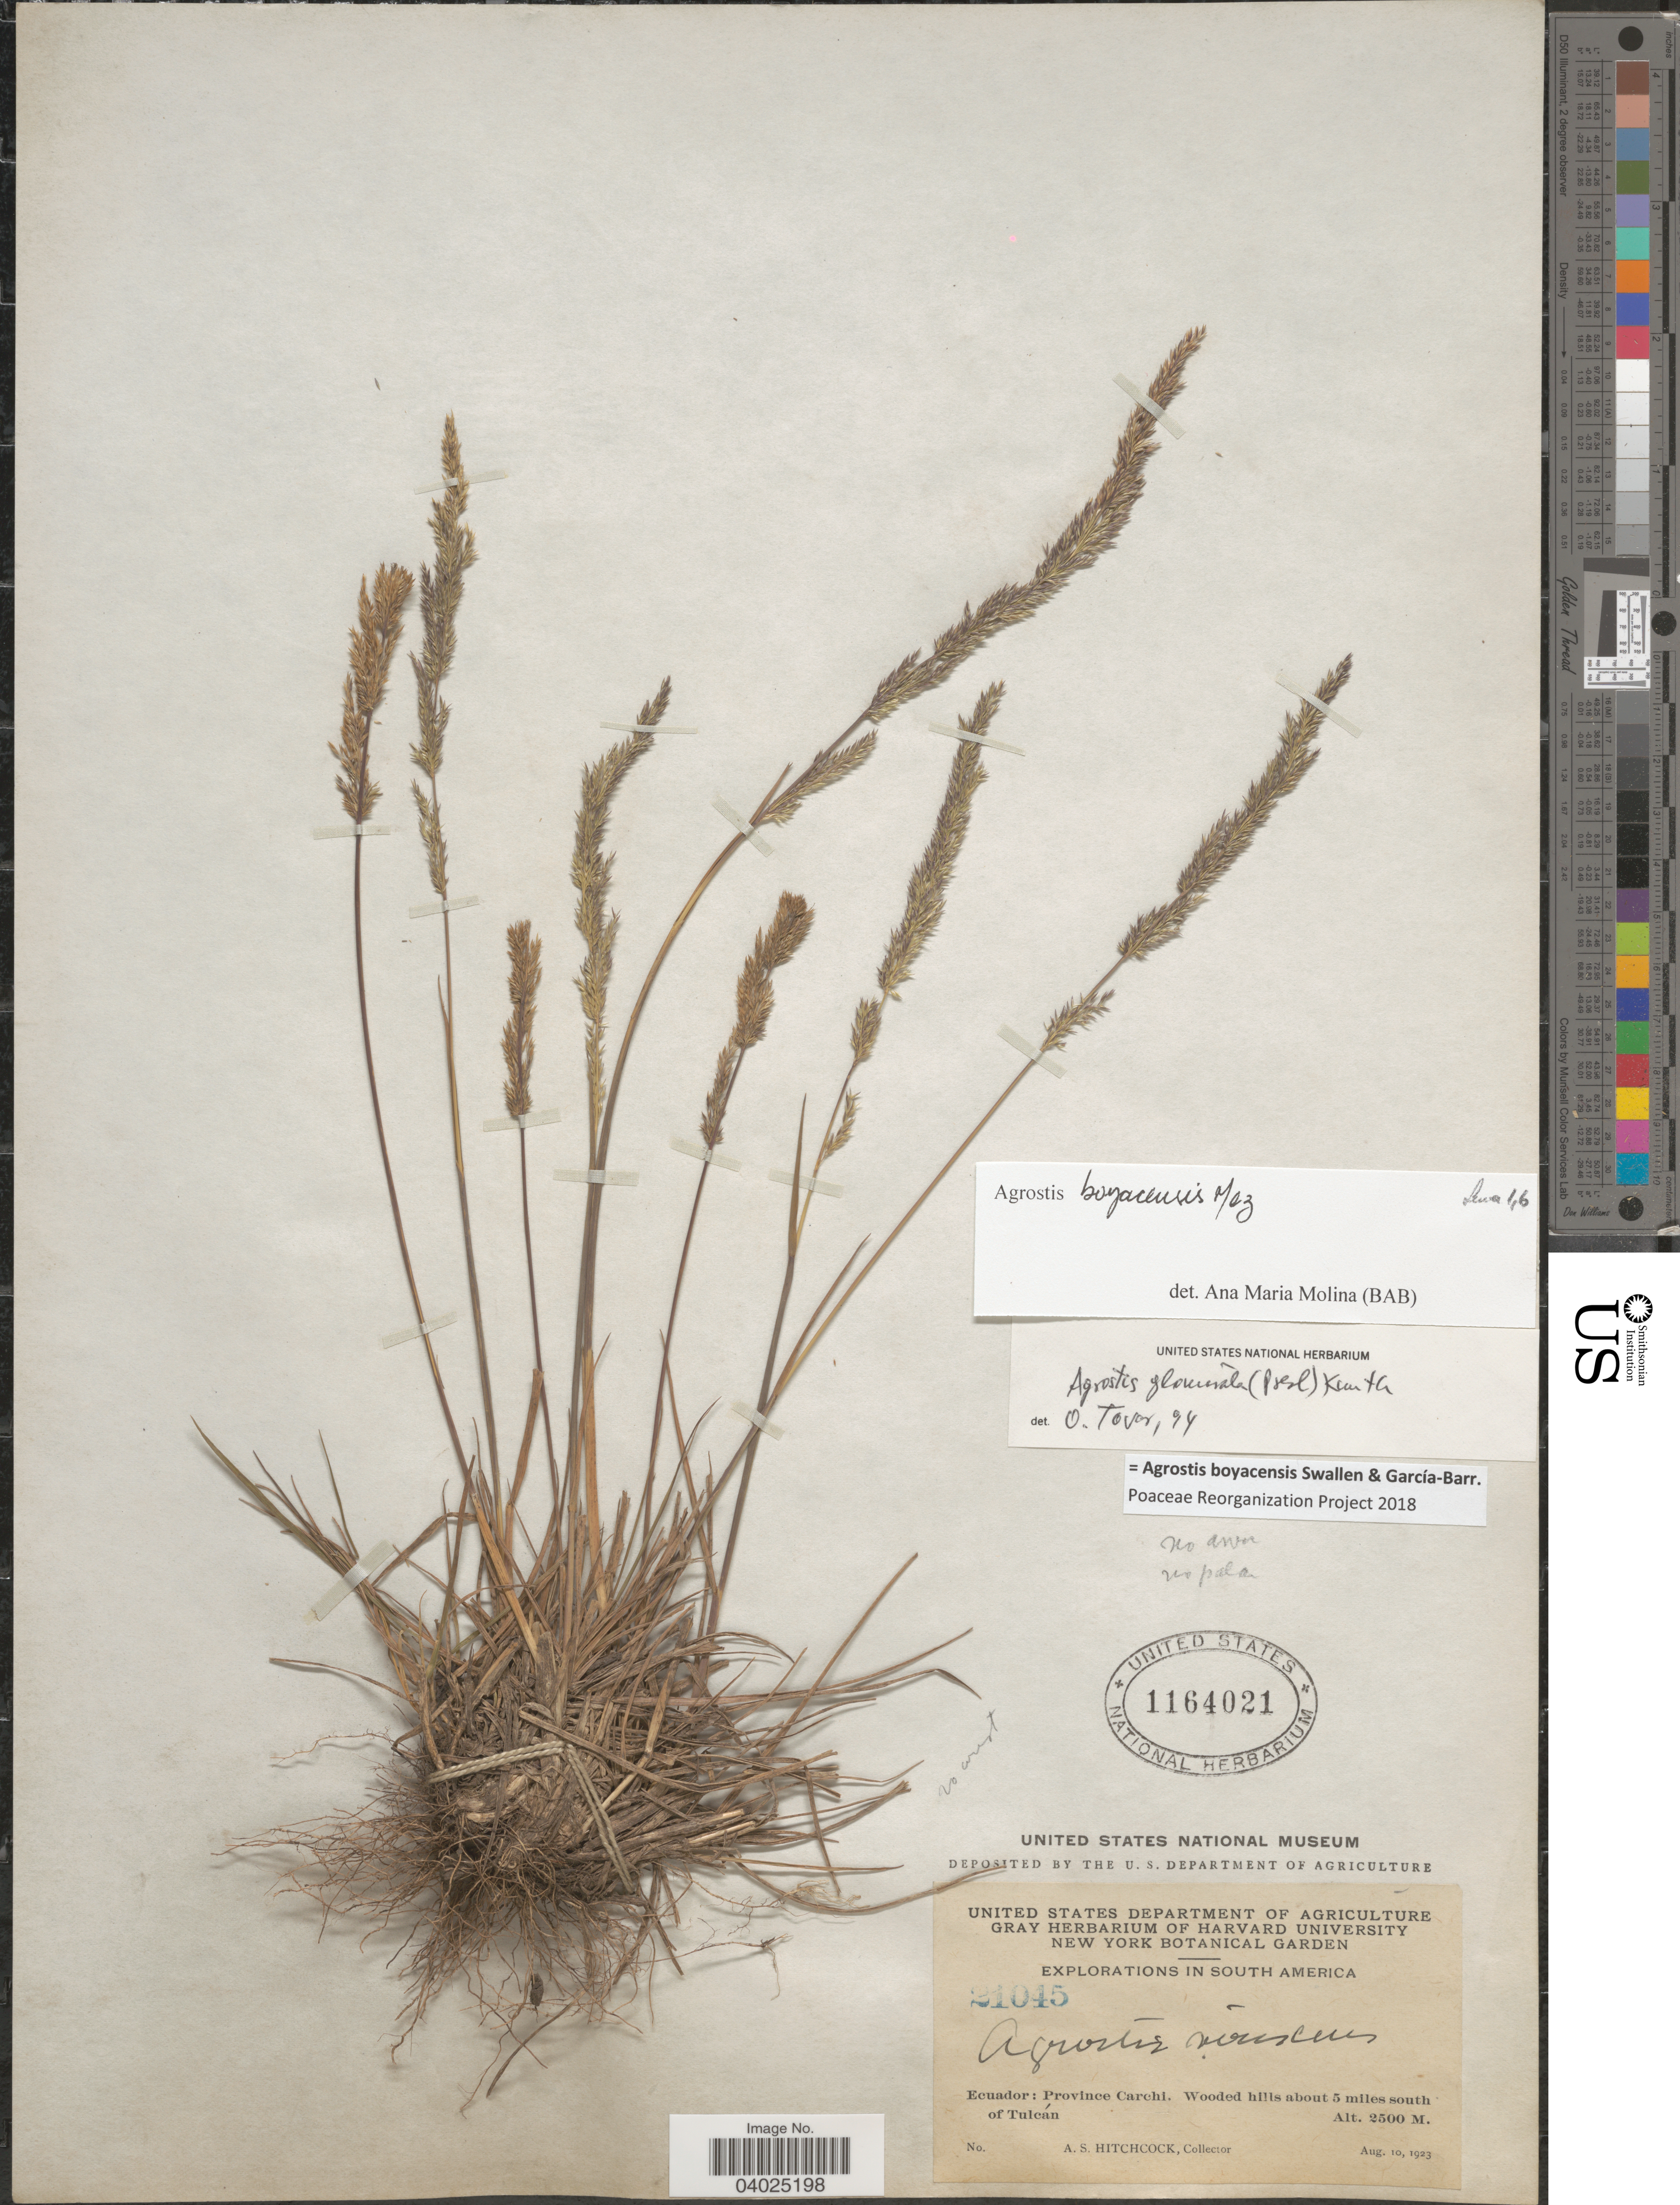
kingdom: Plantae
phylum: Tracheophyta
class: Liliopsida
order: Poales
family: Poaceae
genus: Agrostis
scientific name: Agrostis sp.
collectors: A. S. Hitchcock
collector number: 21045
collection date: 1923-08-10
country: Ecuador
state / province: Carchi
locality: Wooded hills about 5 miles south of Tulcán.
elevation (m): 2500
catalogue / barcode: US 1164021